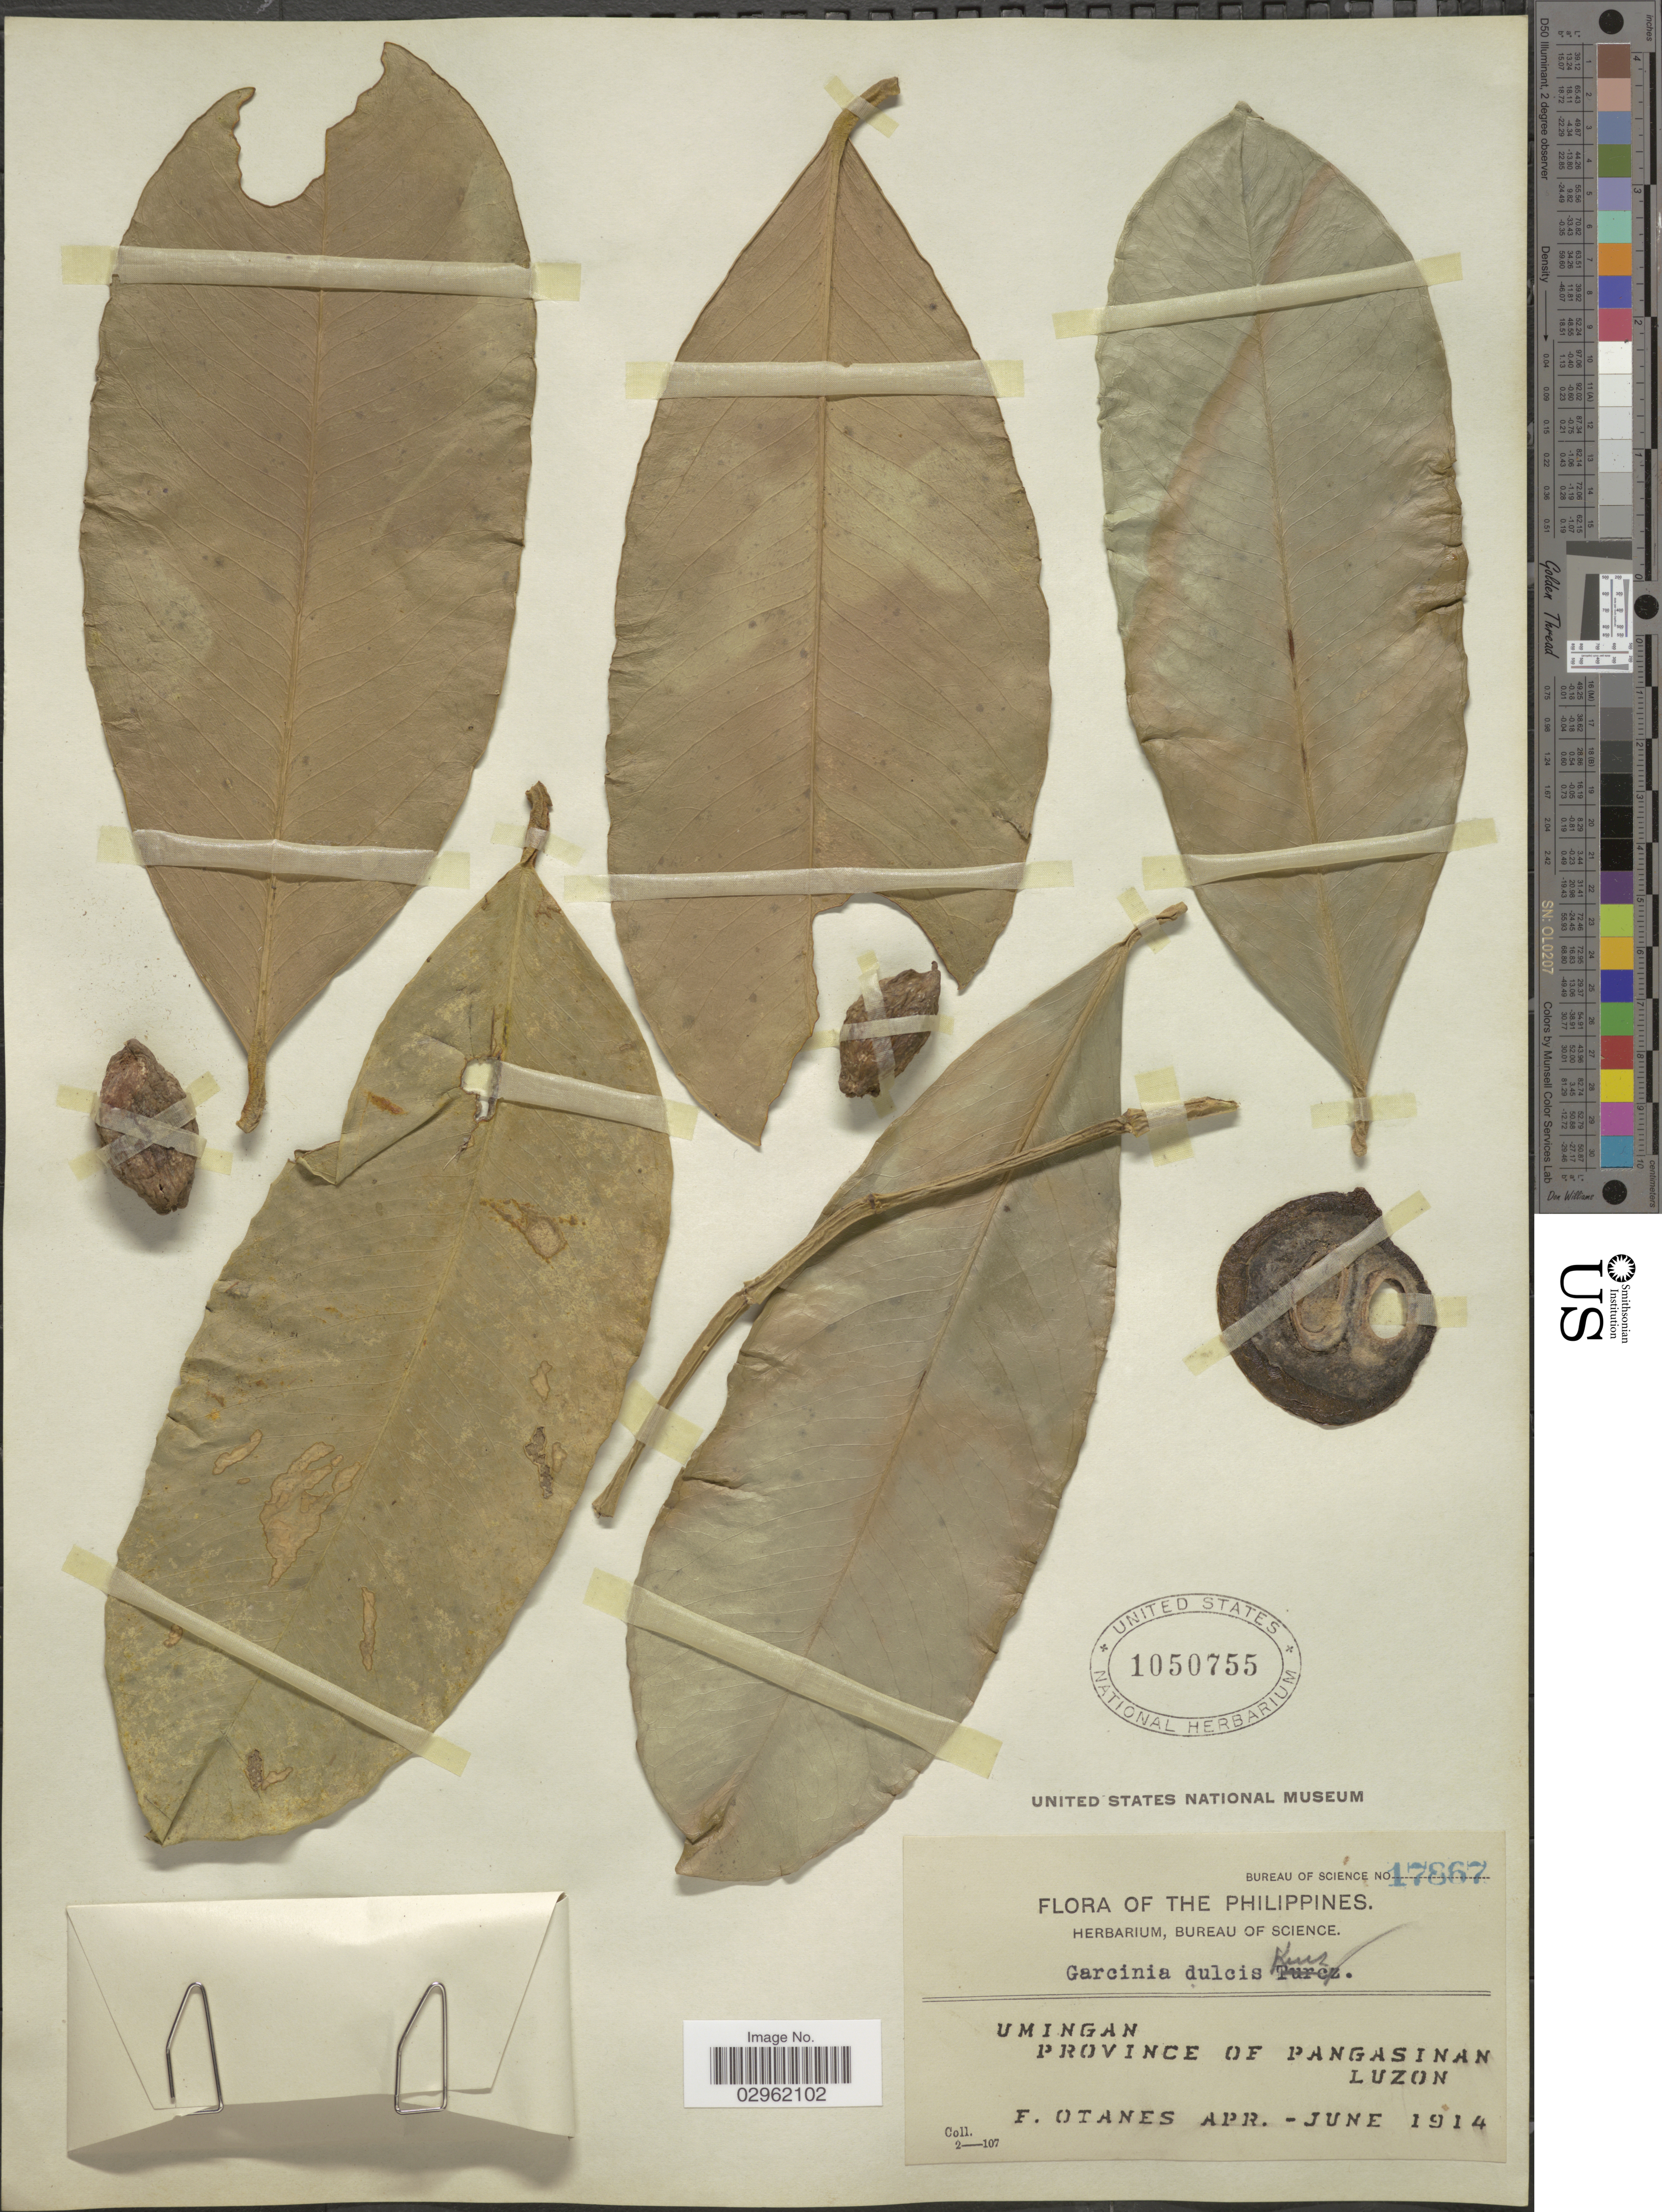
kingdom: Plantae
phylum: Tracheophyta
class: Magnoliopsida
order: Malpighiales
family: Clusiaceae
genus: Garcinia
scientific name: Garcinia dulcis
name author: (Roxb.) Kurz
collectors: F. Q. Otanes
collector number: Bureau of Science 17867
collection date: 1914-04/1914-06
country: Philippines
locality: Umingan. Province of Pangasinan. Luzon.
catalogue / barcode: US 1050755